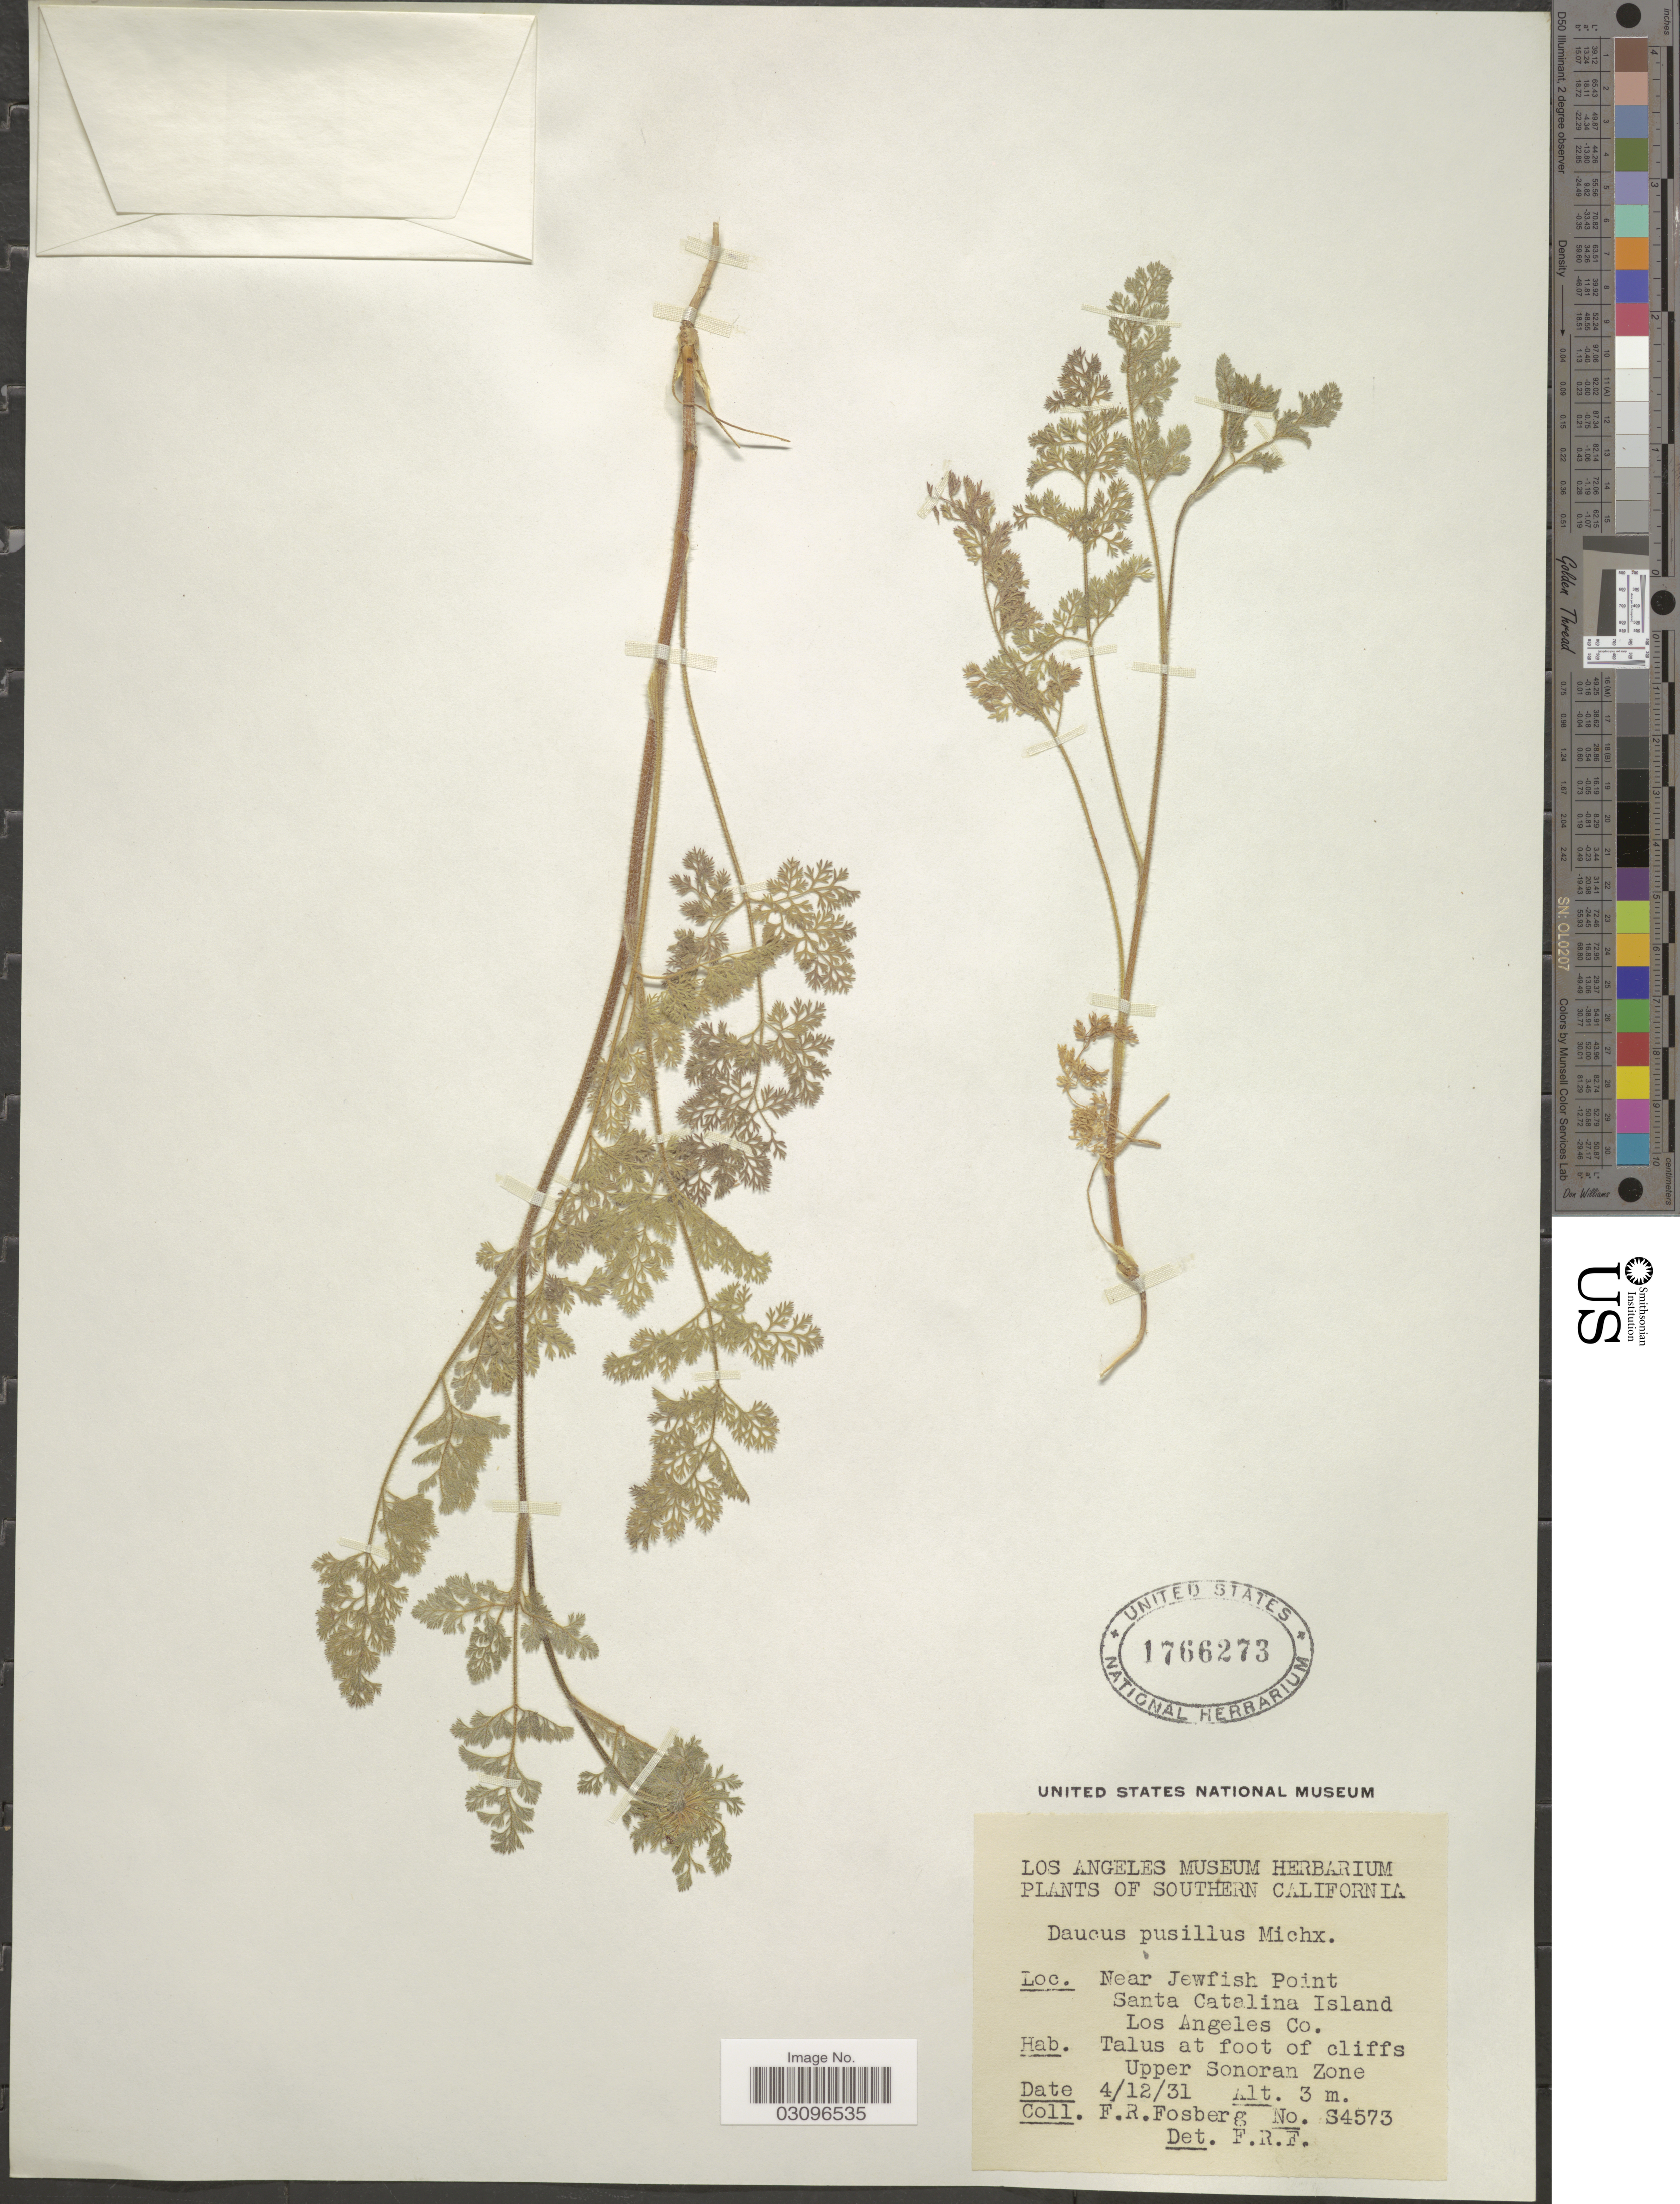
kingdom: Plantae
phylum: Tracheophyta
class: Magnoliopsida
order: Apiales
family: Apiaceae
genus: Daucus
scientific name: Daucus pusillus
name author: Michx.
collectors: F. R. Fosberg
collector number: S4573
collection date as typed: Transcribed d/m/y: 12/4/31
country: United States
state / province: California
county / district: Los Angeles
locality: Southern California, Near Jewfish Point, Santa Catalina Island, Los Angeles Co., Talus at foot of cliffs, Upper Sonoran Zone.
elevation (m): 3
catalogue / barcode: US 1766273